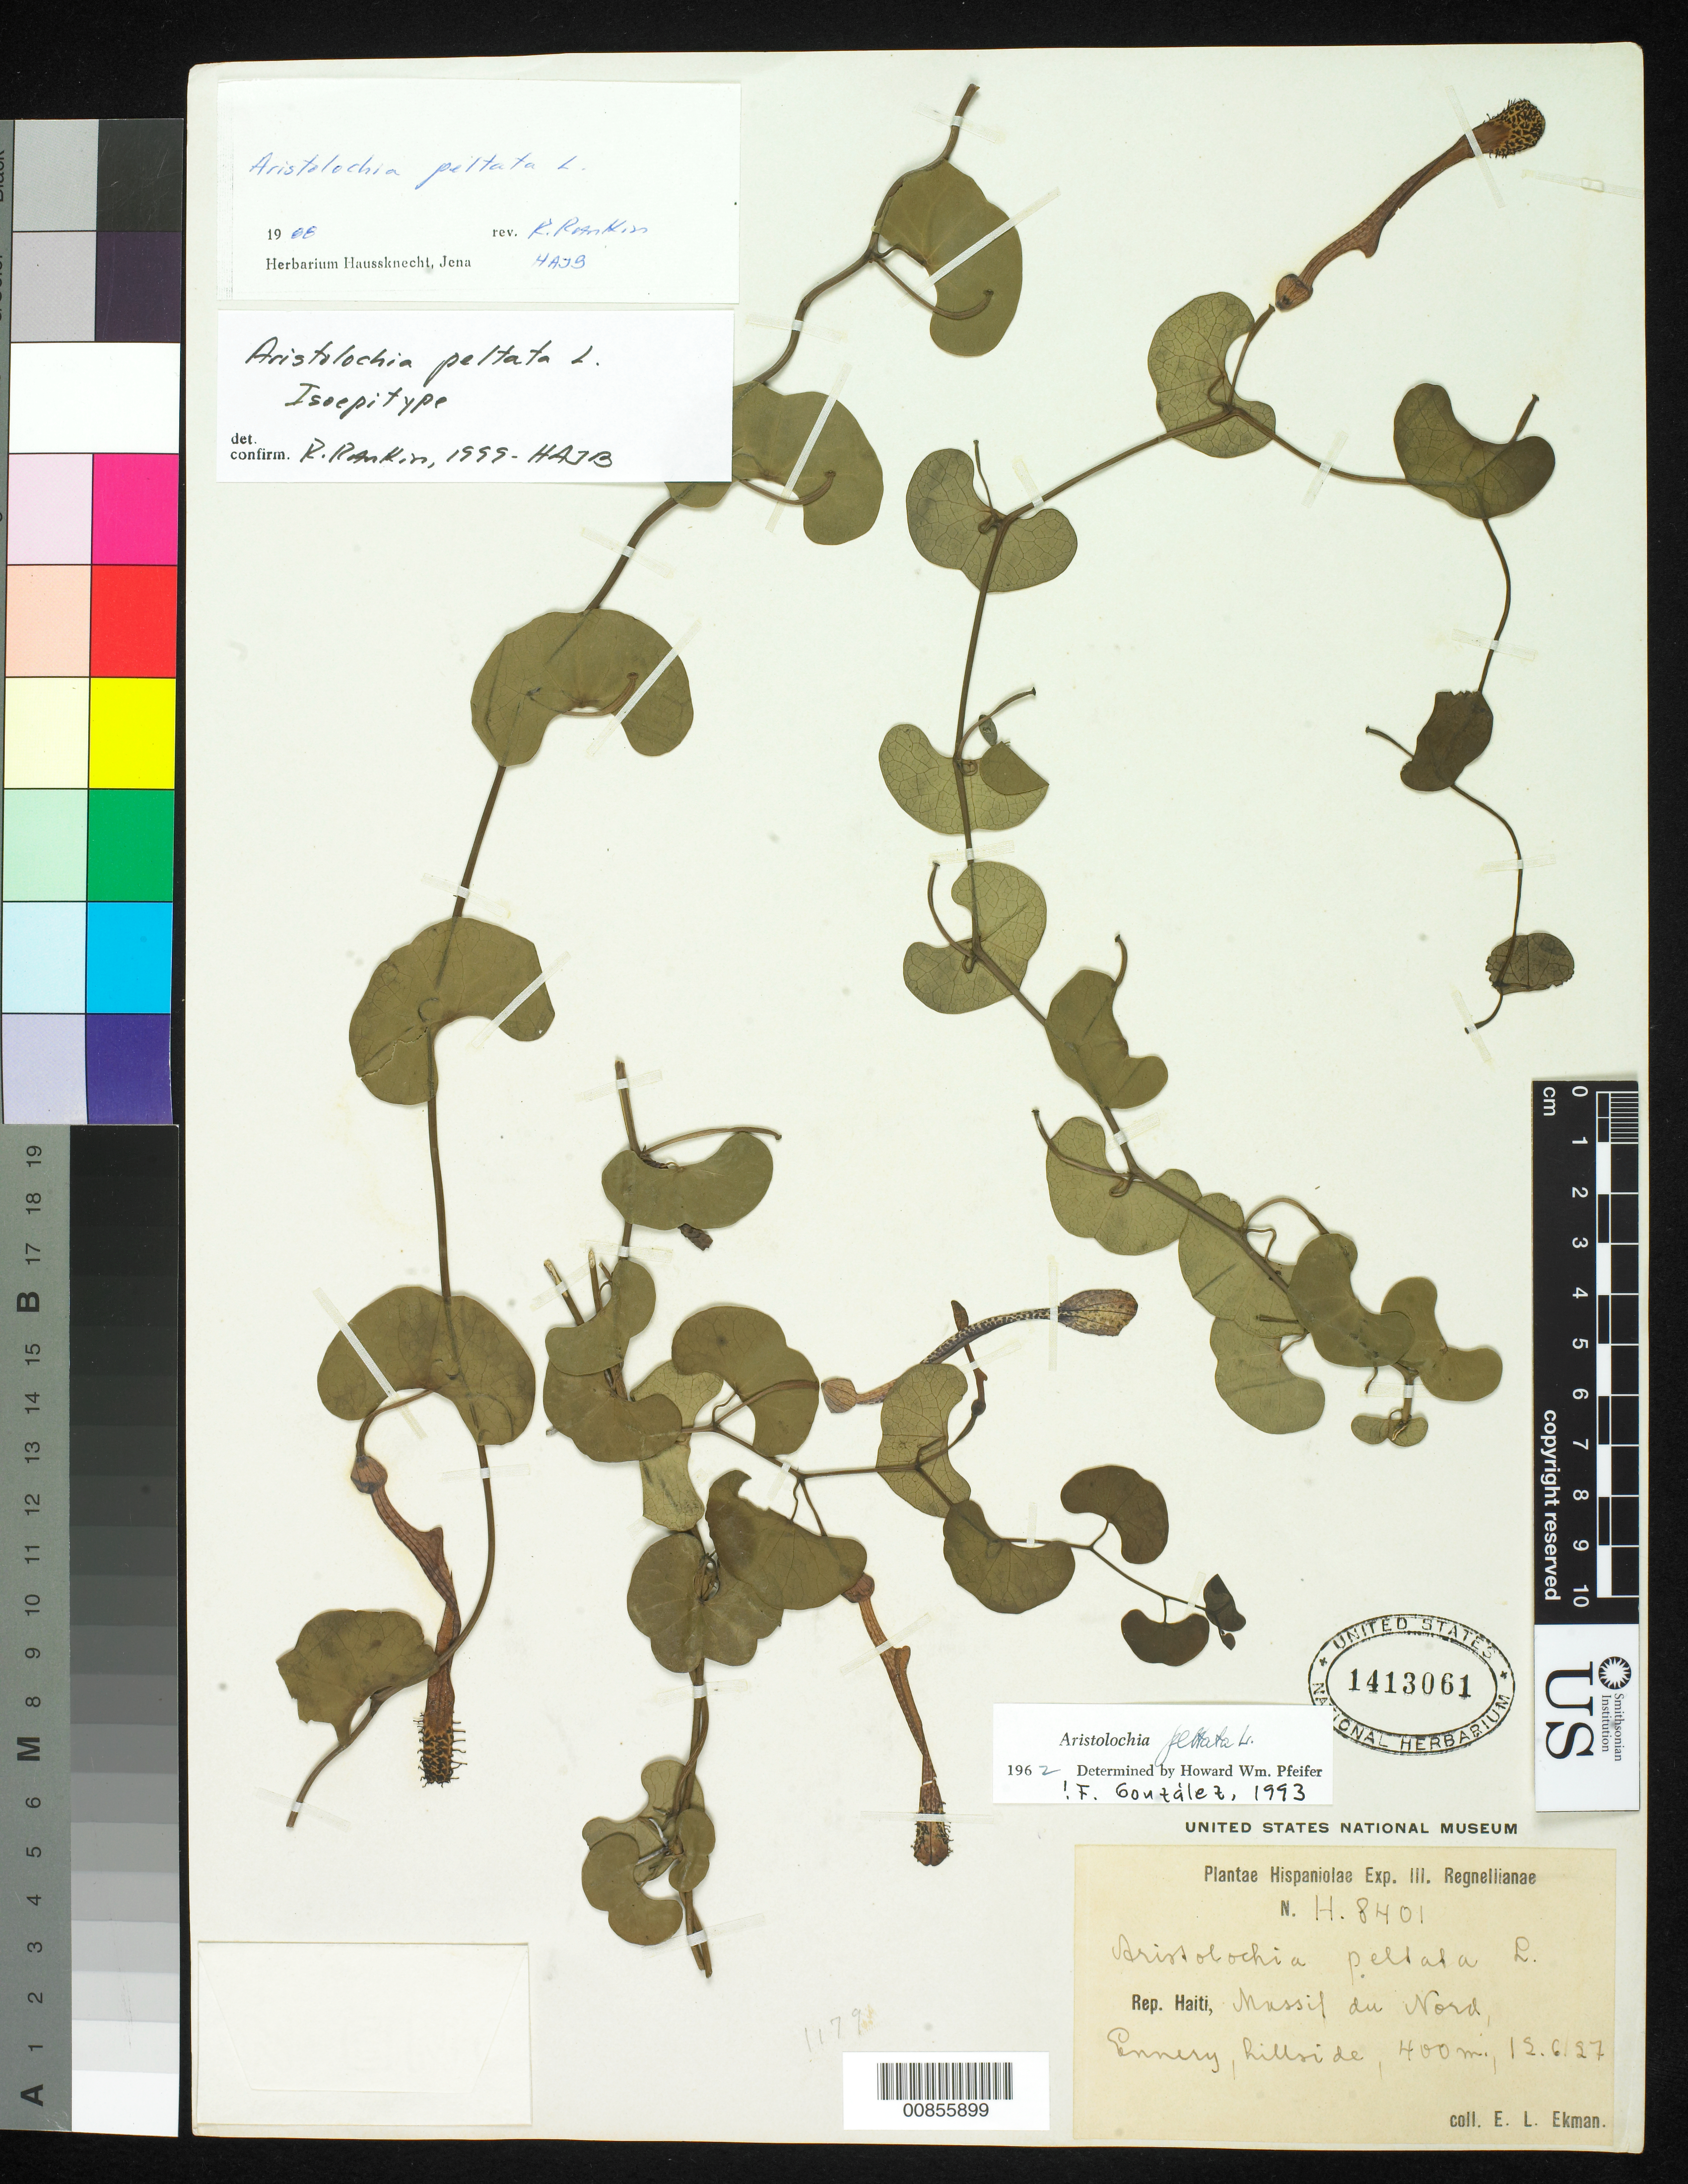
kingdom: Plantae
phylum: Tracheophyta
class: Magnoliopsida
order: Piperales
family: Aristolochiaceae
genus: Aristolochia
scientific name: Aristolochia peltata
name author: L.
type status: Isoepitype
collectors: E. L. Ekman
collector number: H 8401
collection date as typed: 12 Jun 1927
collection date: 1927-06-12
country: Haiti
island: Hispaniola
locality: Massif du Nord., Ennery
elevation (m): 400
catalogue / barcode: US 1413061